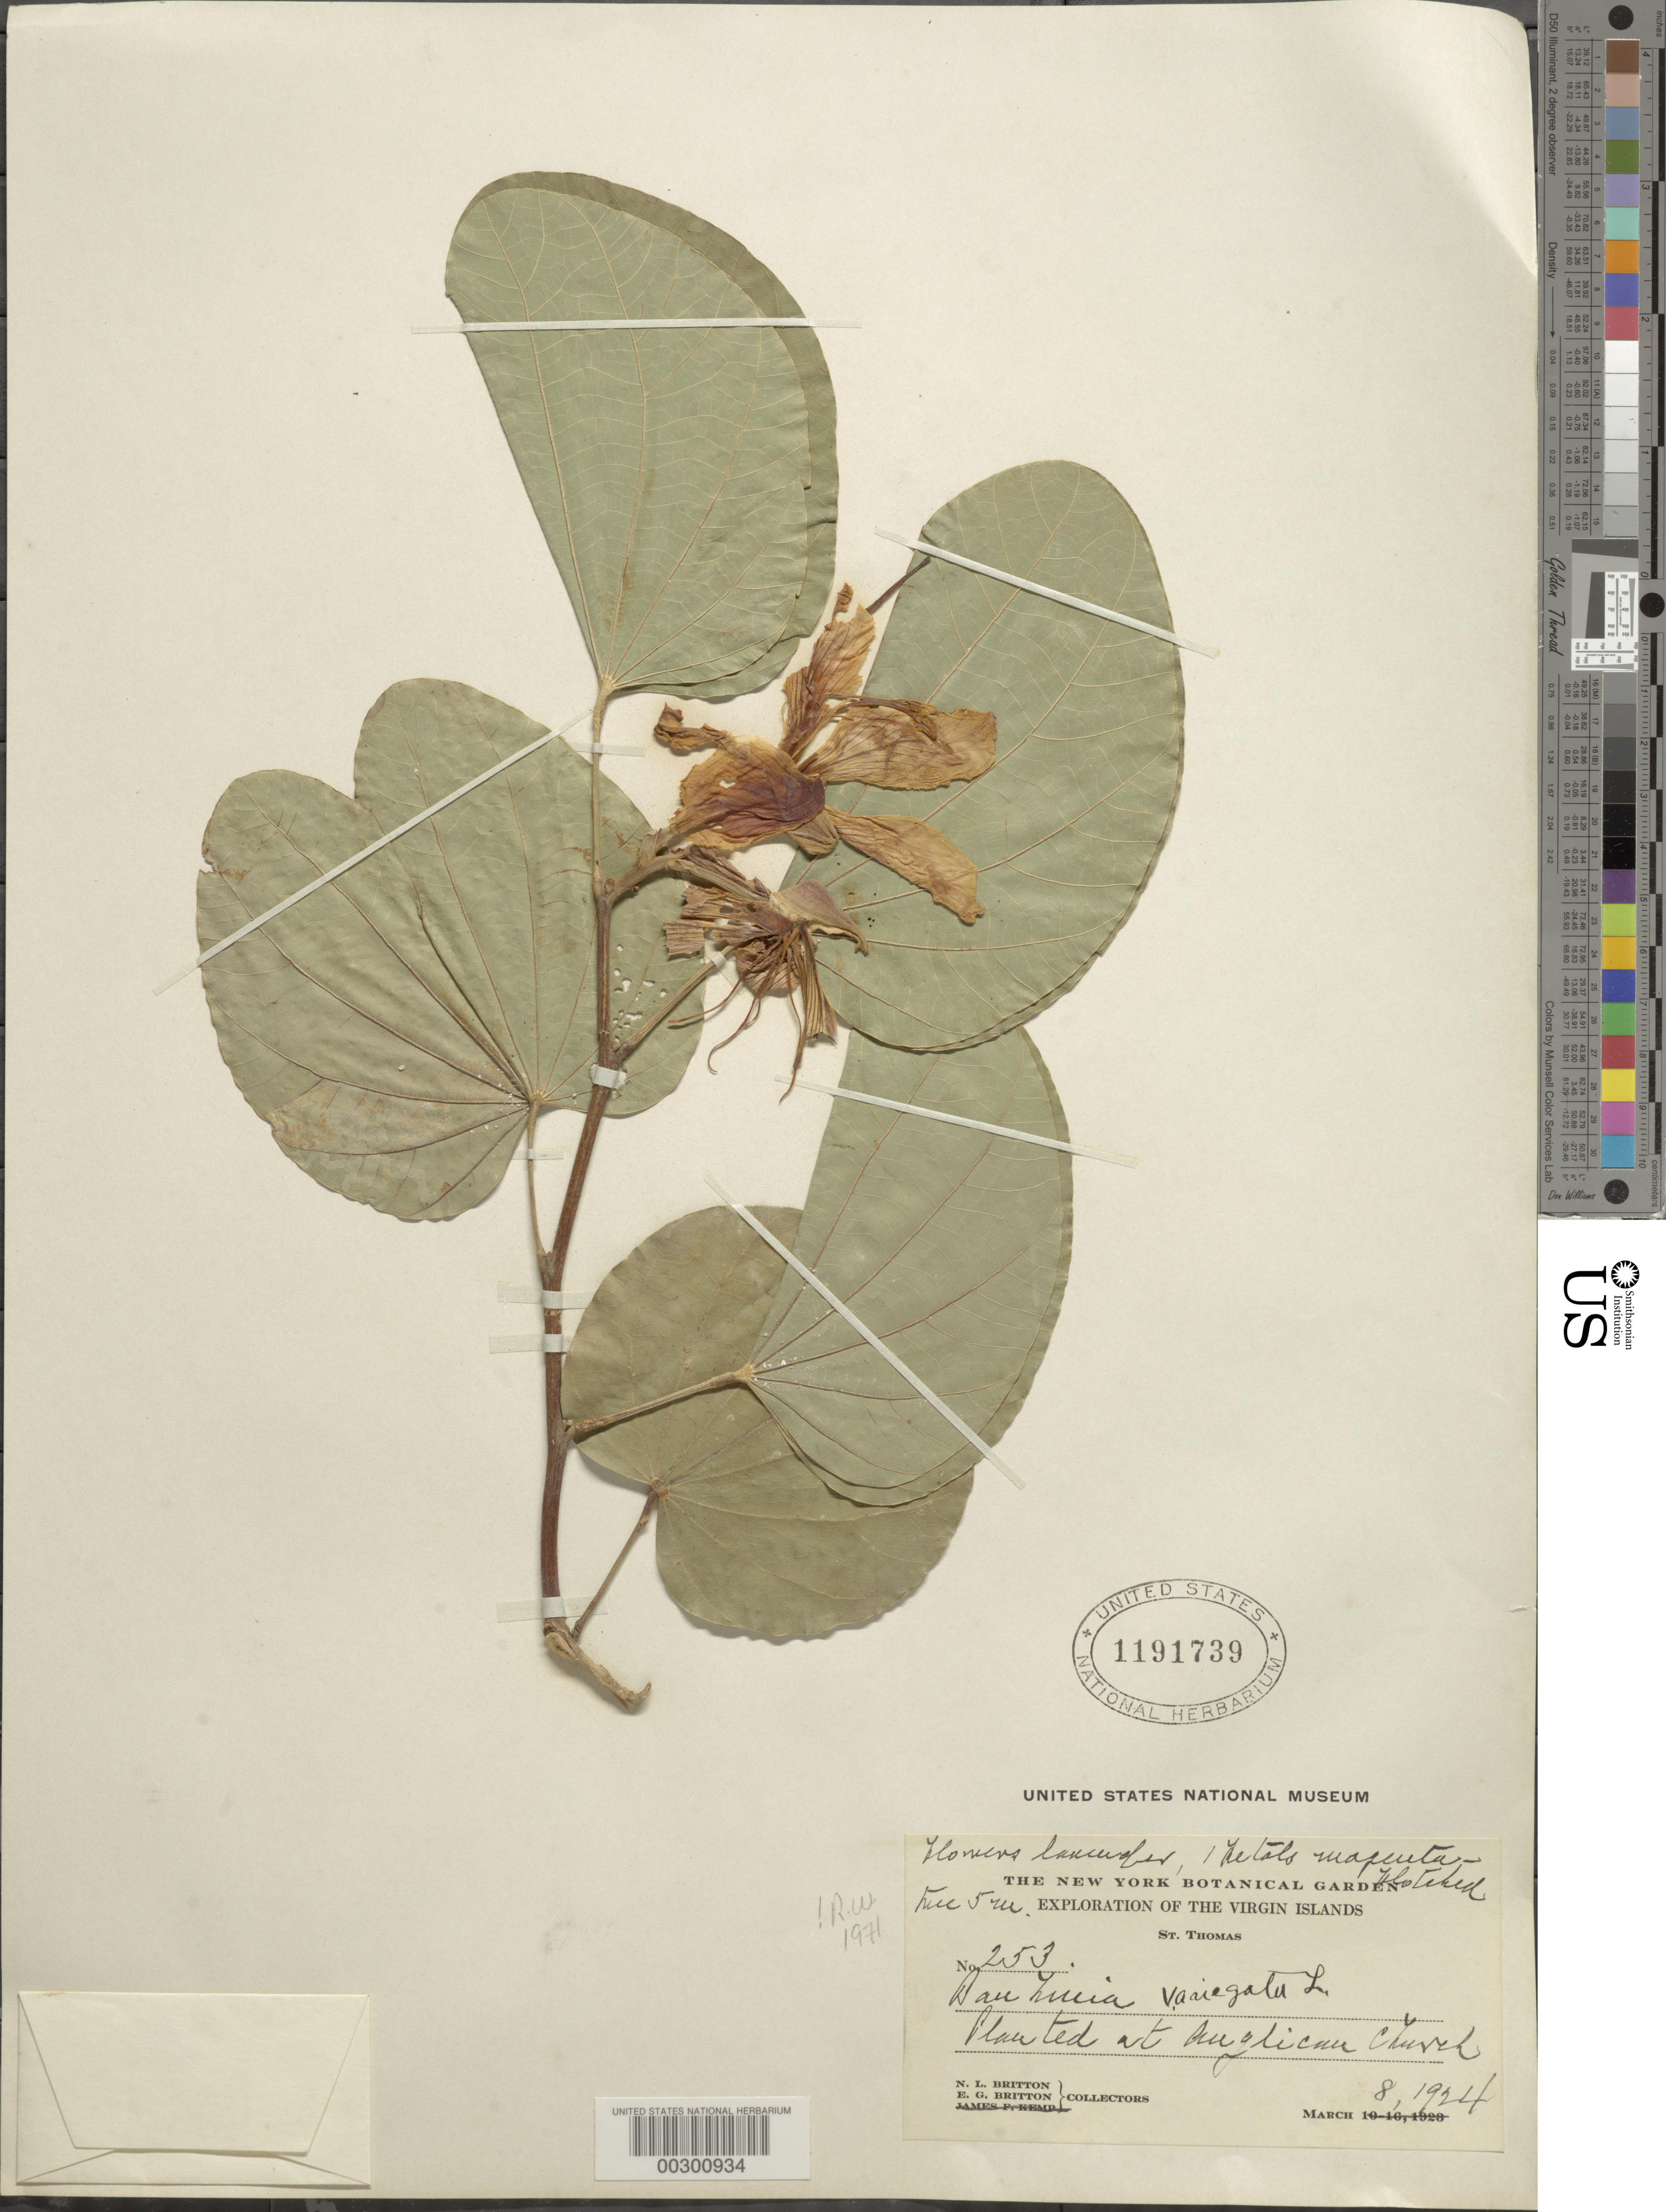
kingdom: Plantae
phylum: Tracheophyta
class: Magnoliopsida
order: Fabales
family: Fabaceae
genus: Bauhinia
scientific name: Bauhinia variegata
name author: L.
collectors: N. Britton & E. G. Britton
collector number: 253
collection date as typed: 08 Mar 1924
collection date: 1924-03-08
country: U.S. Virgin Islands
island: St. Thomas Island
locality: Anglican church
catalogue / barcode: US 1191739